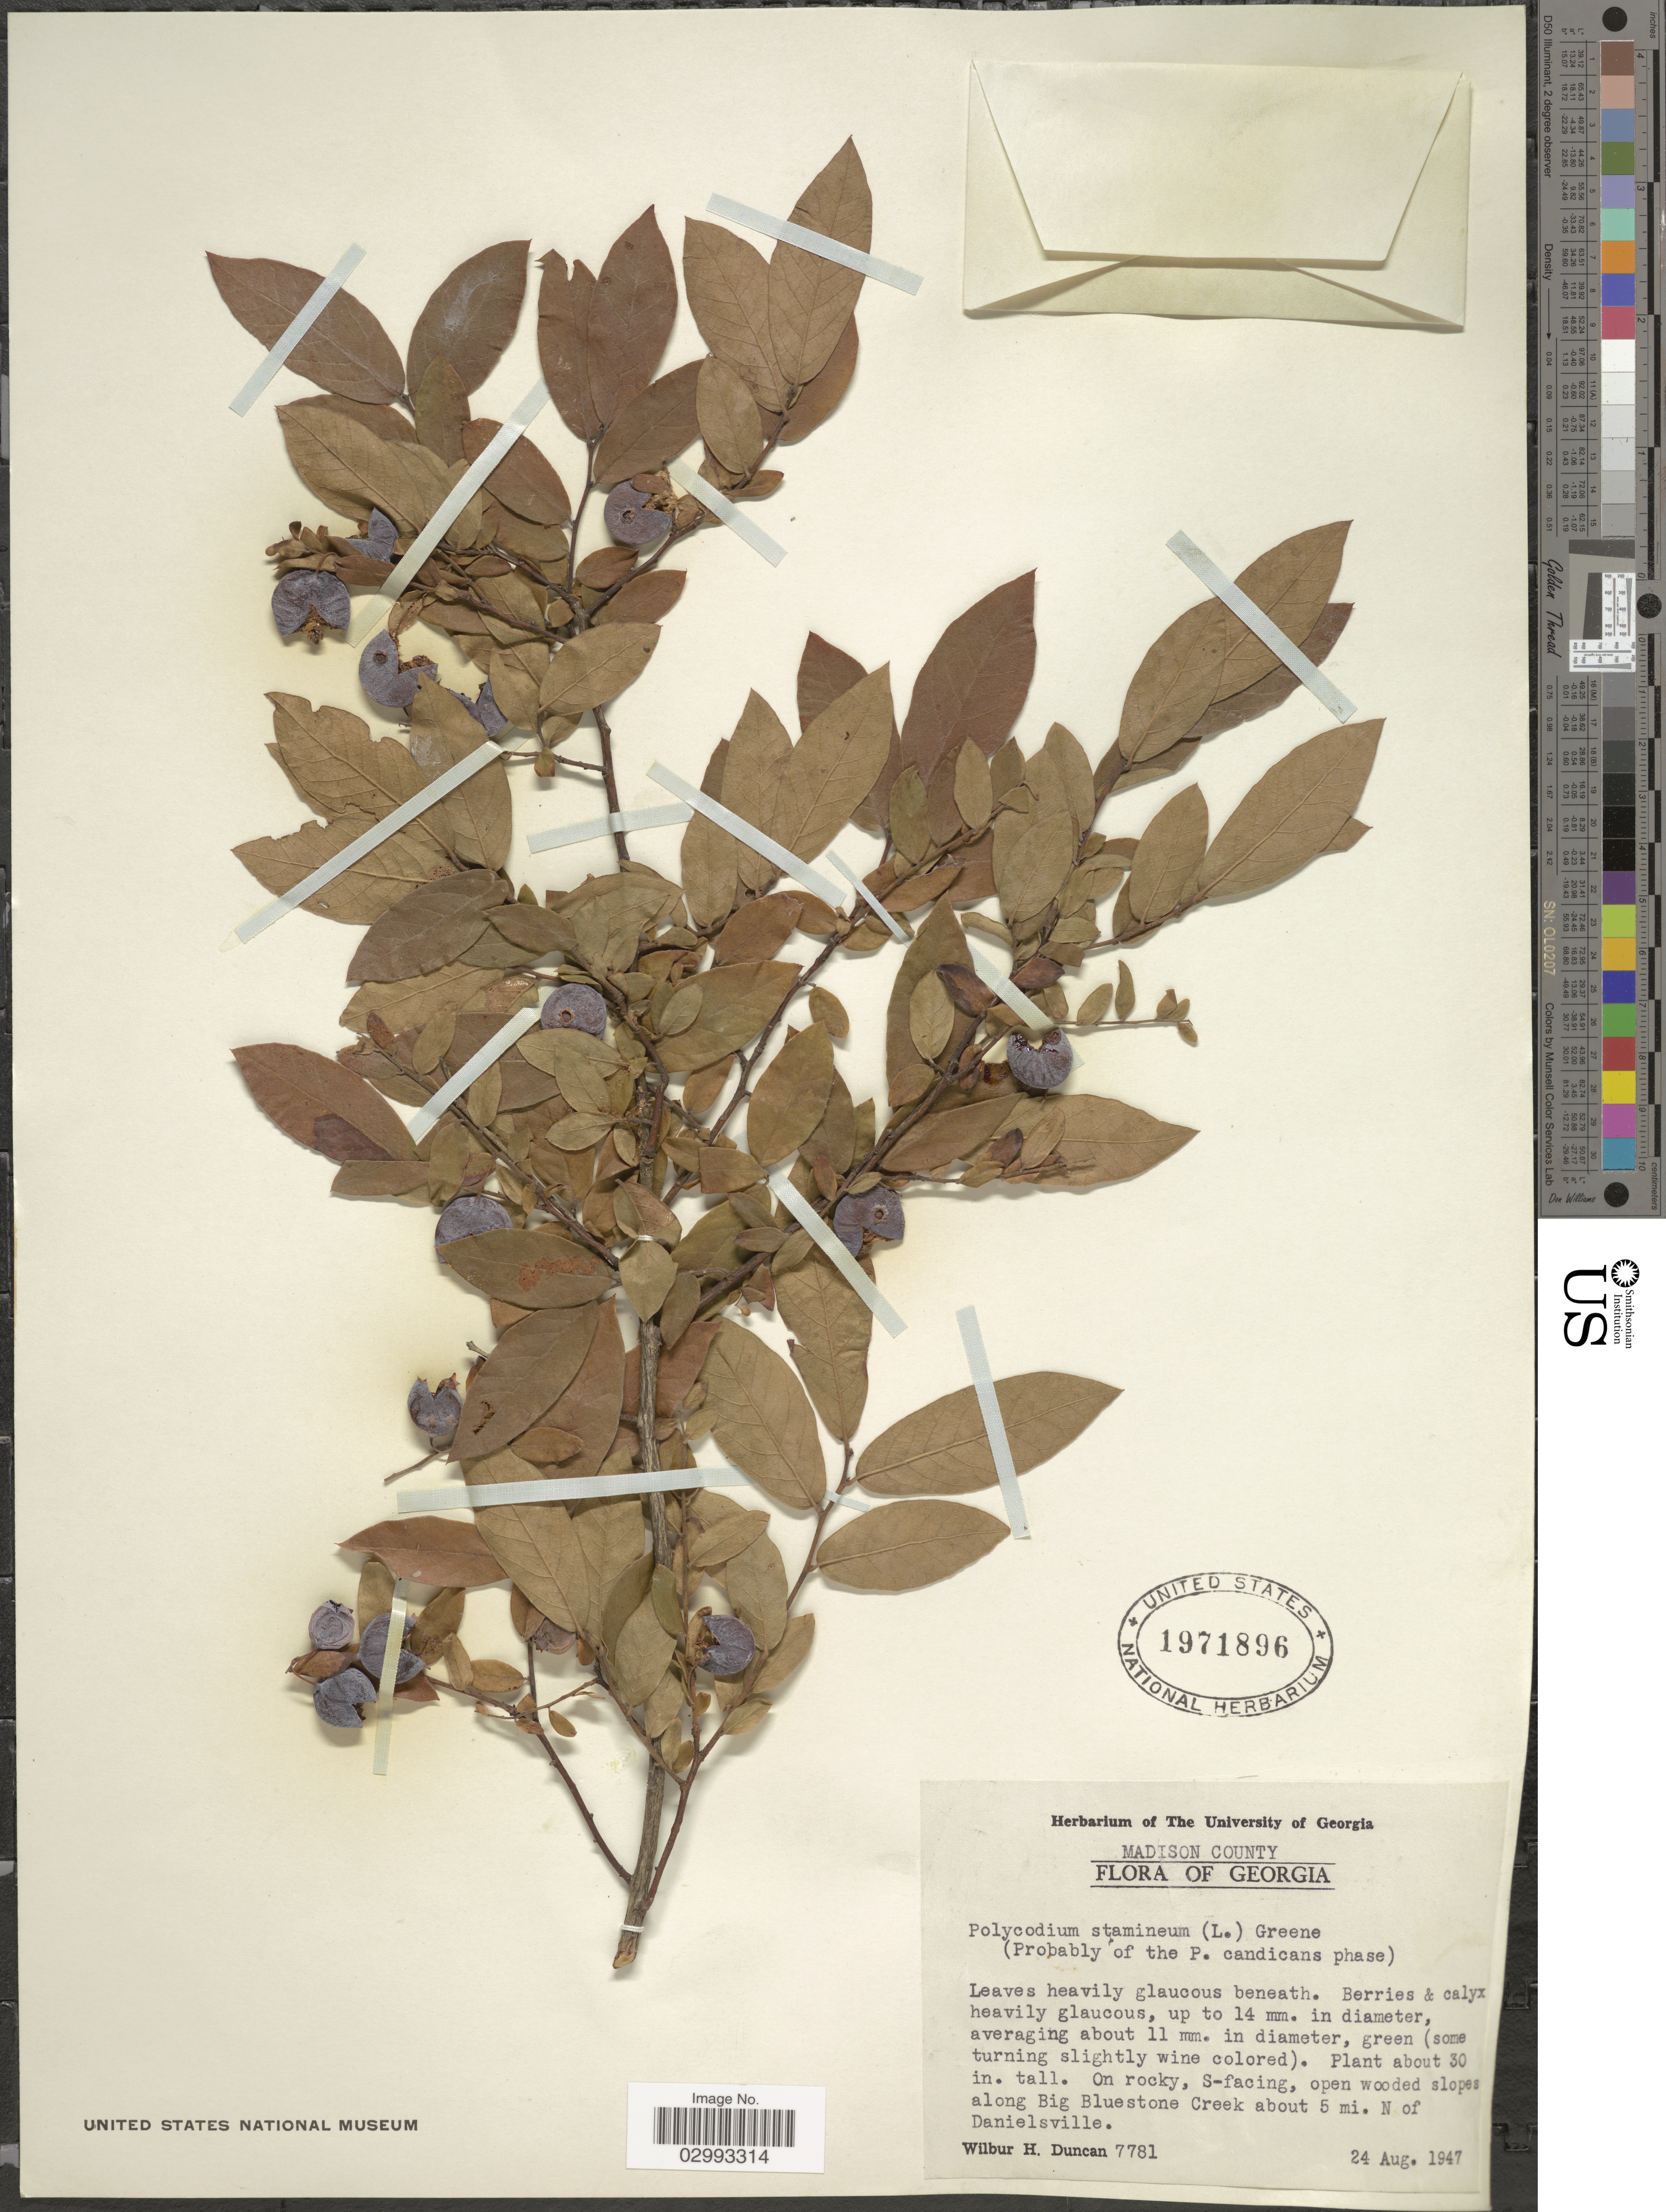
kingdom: Plantae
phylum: Tracheophyta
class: Magnoliopsida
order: Ericales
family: Ericaceae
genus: Polycodium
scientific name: Polycodium stamineum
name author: (L.) Greene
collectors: W. H. Duncan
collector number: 7781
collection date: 1947-08-24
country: United States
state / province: Georgia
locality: Madison County. On rocky, S-facing, open wooded slopes along Big Bluestone Creek about 5 mi. N of Danielsville.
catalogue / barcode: US 1971896